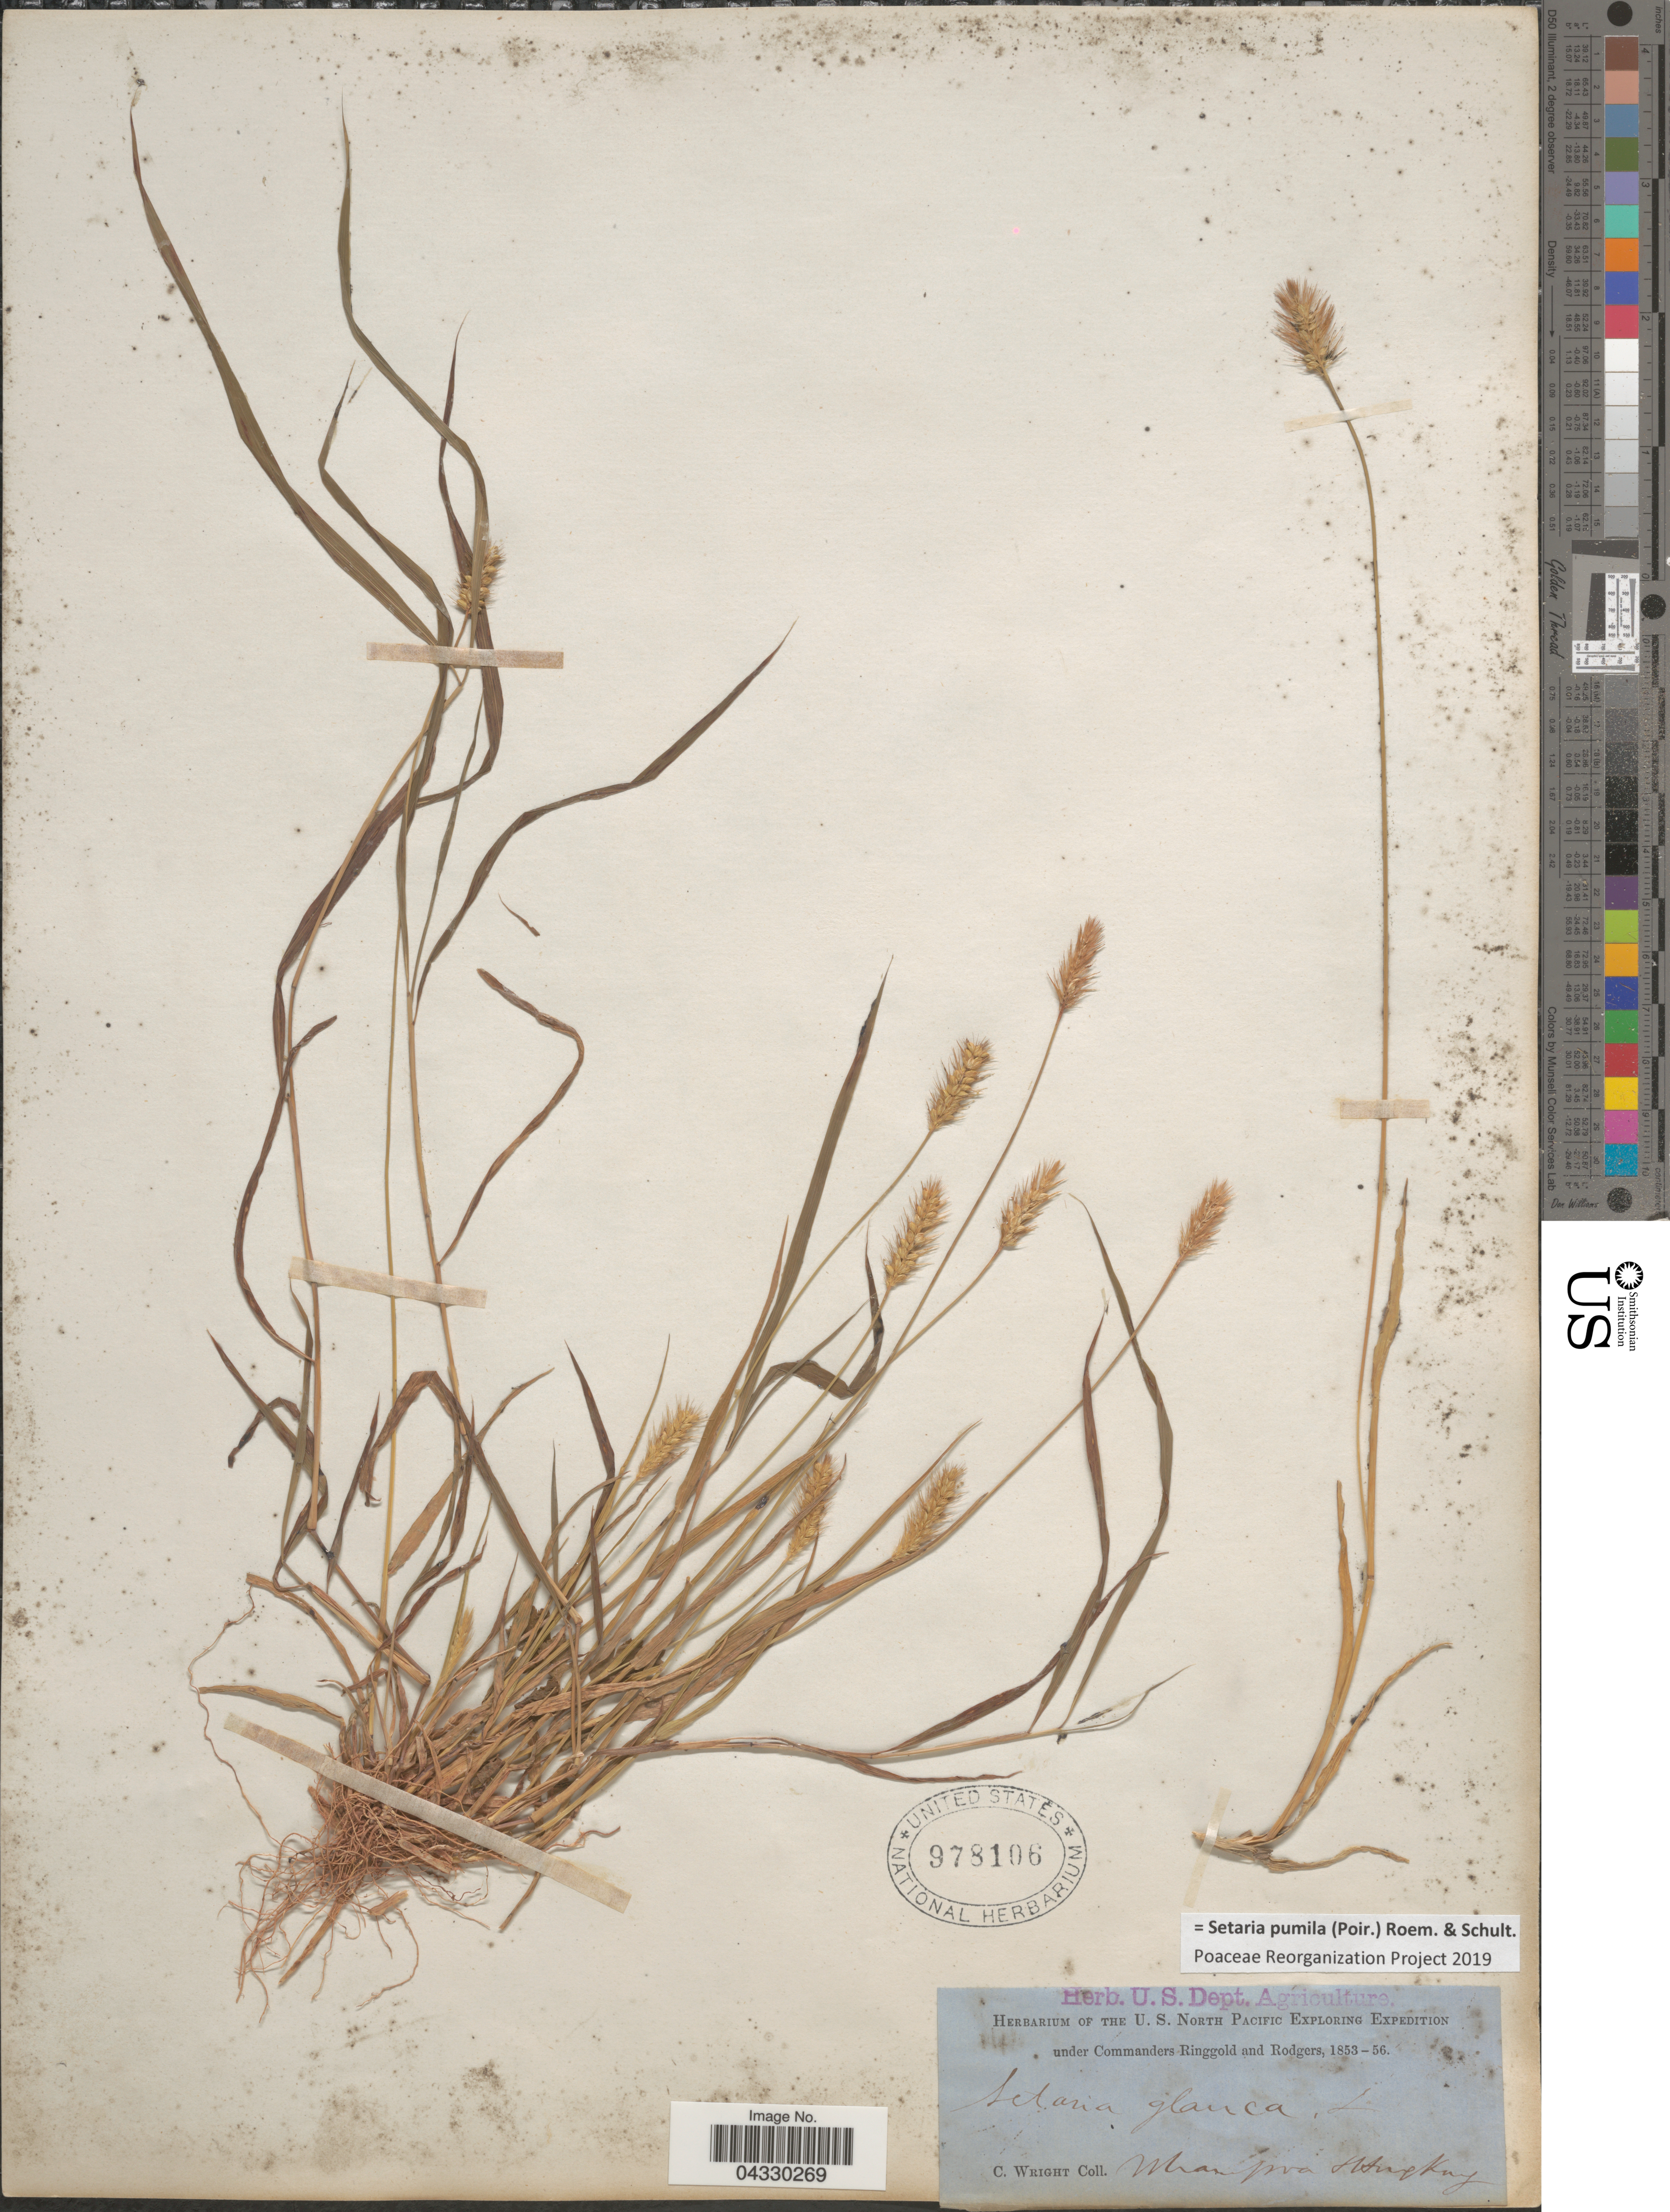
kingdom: Plantae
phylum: Tracheophyta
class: Liliopsida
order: Poales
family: Poaceae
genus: Setaria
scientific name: Setaria pumila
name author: (Poir.) Roem. & Schult.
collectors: C. Wright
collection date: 1853/1856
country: China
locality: The U. S. North Pacific Exploring Expedition. Whampoa. Hong Kong.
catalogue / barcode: US 978106